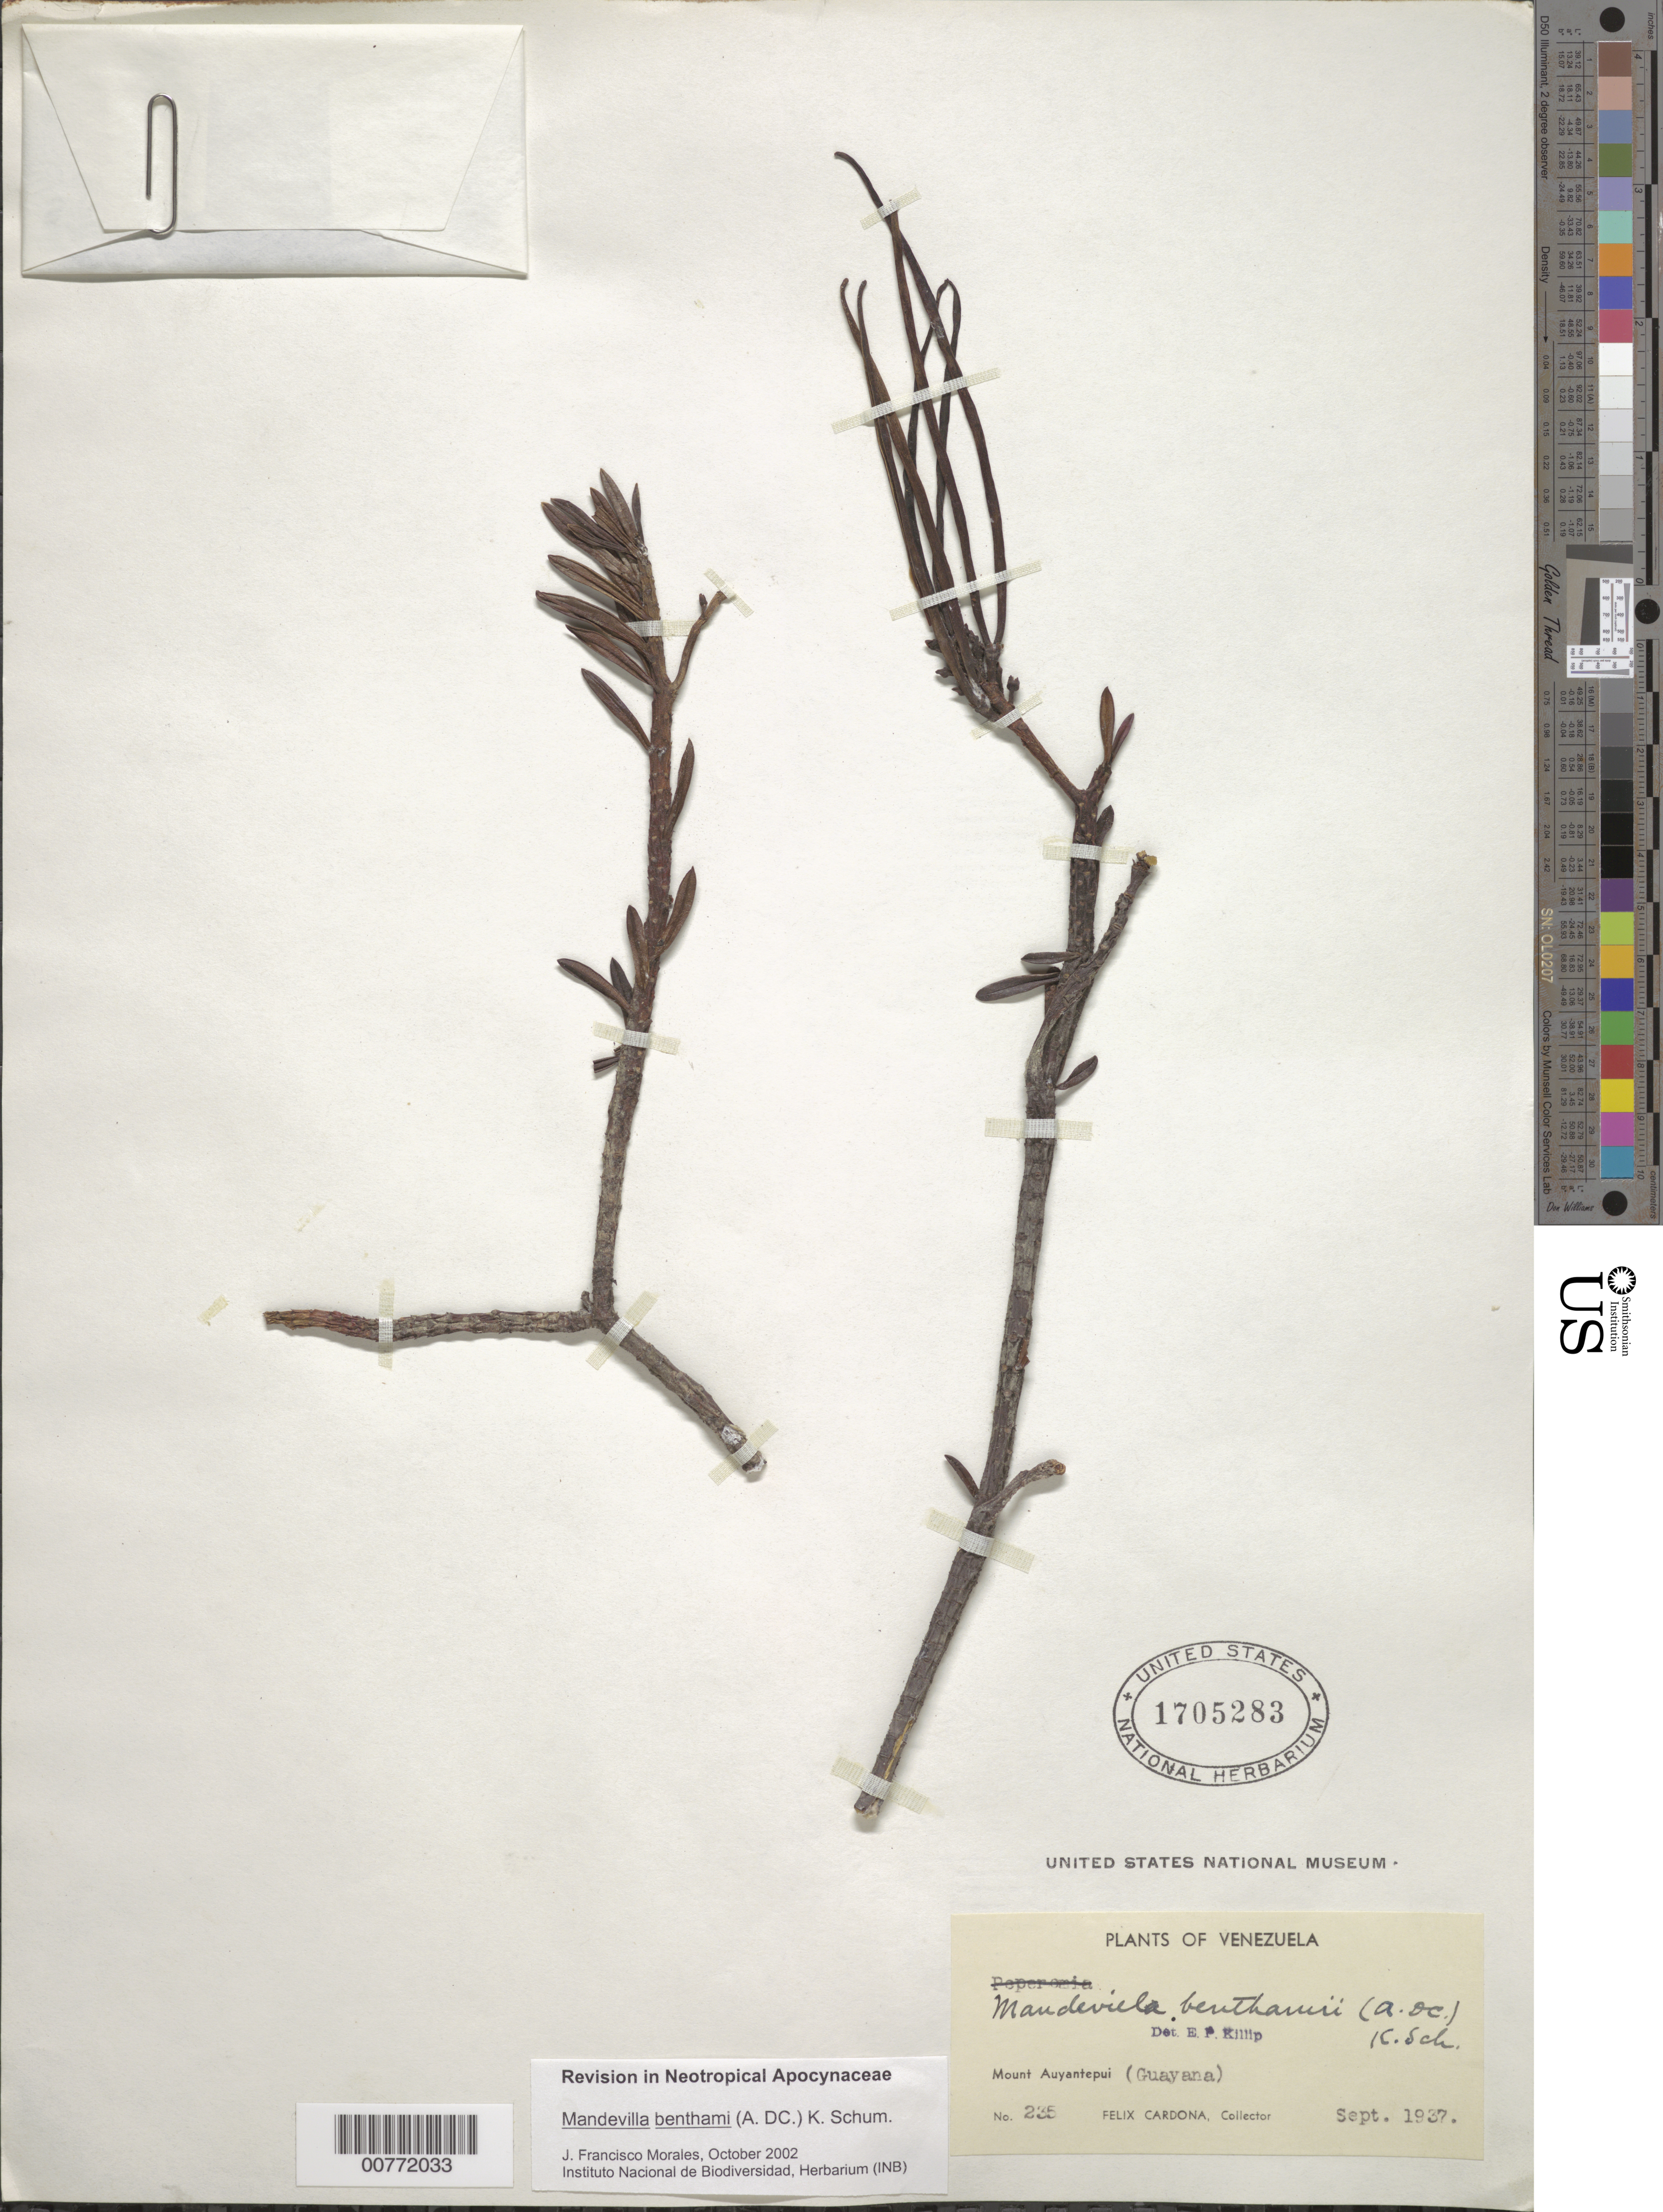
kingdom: Plantae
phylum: Tracheophyta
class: Magnoliopsida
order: Gentianales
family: Apocynaceae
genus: Mandevilla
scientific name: Mandevilla benthamii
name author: (A. DC.) K. Schum.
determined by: Morales, J. F.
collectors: F. Cardona Puig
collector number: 235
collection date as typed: Sep-37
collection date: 1937-09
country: Venezuela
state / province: Bolívar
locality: Cerro Auyantepuí, Alto Caroní, Guayana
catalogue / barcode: US 1705283